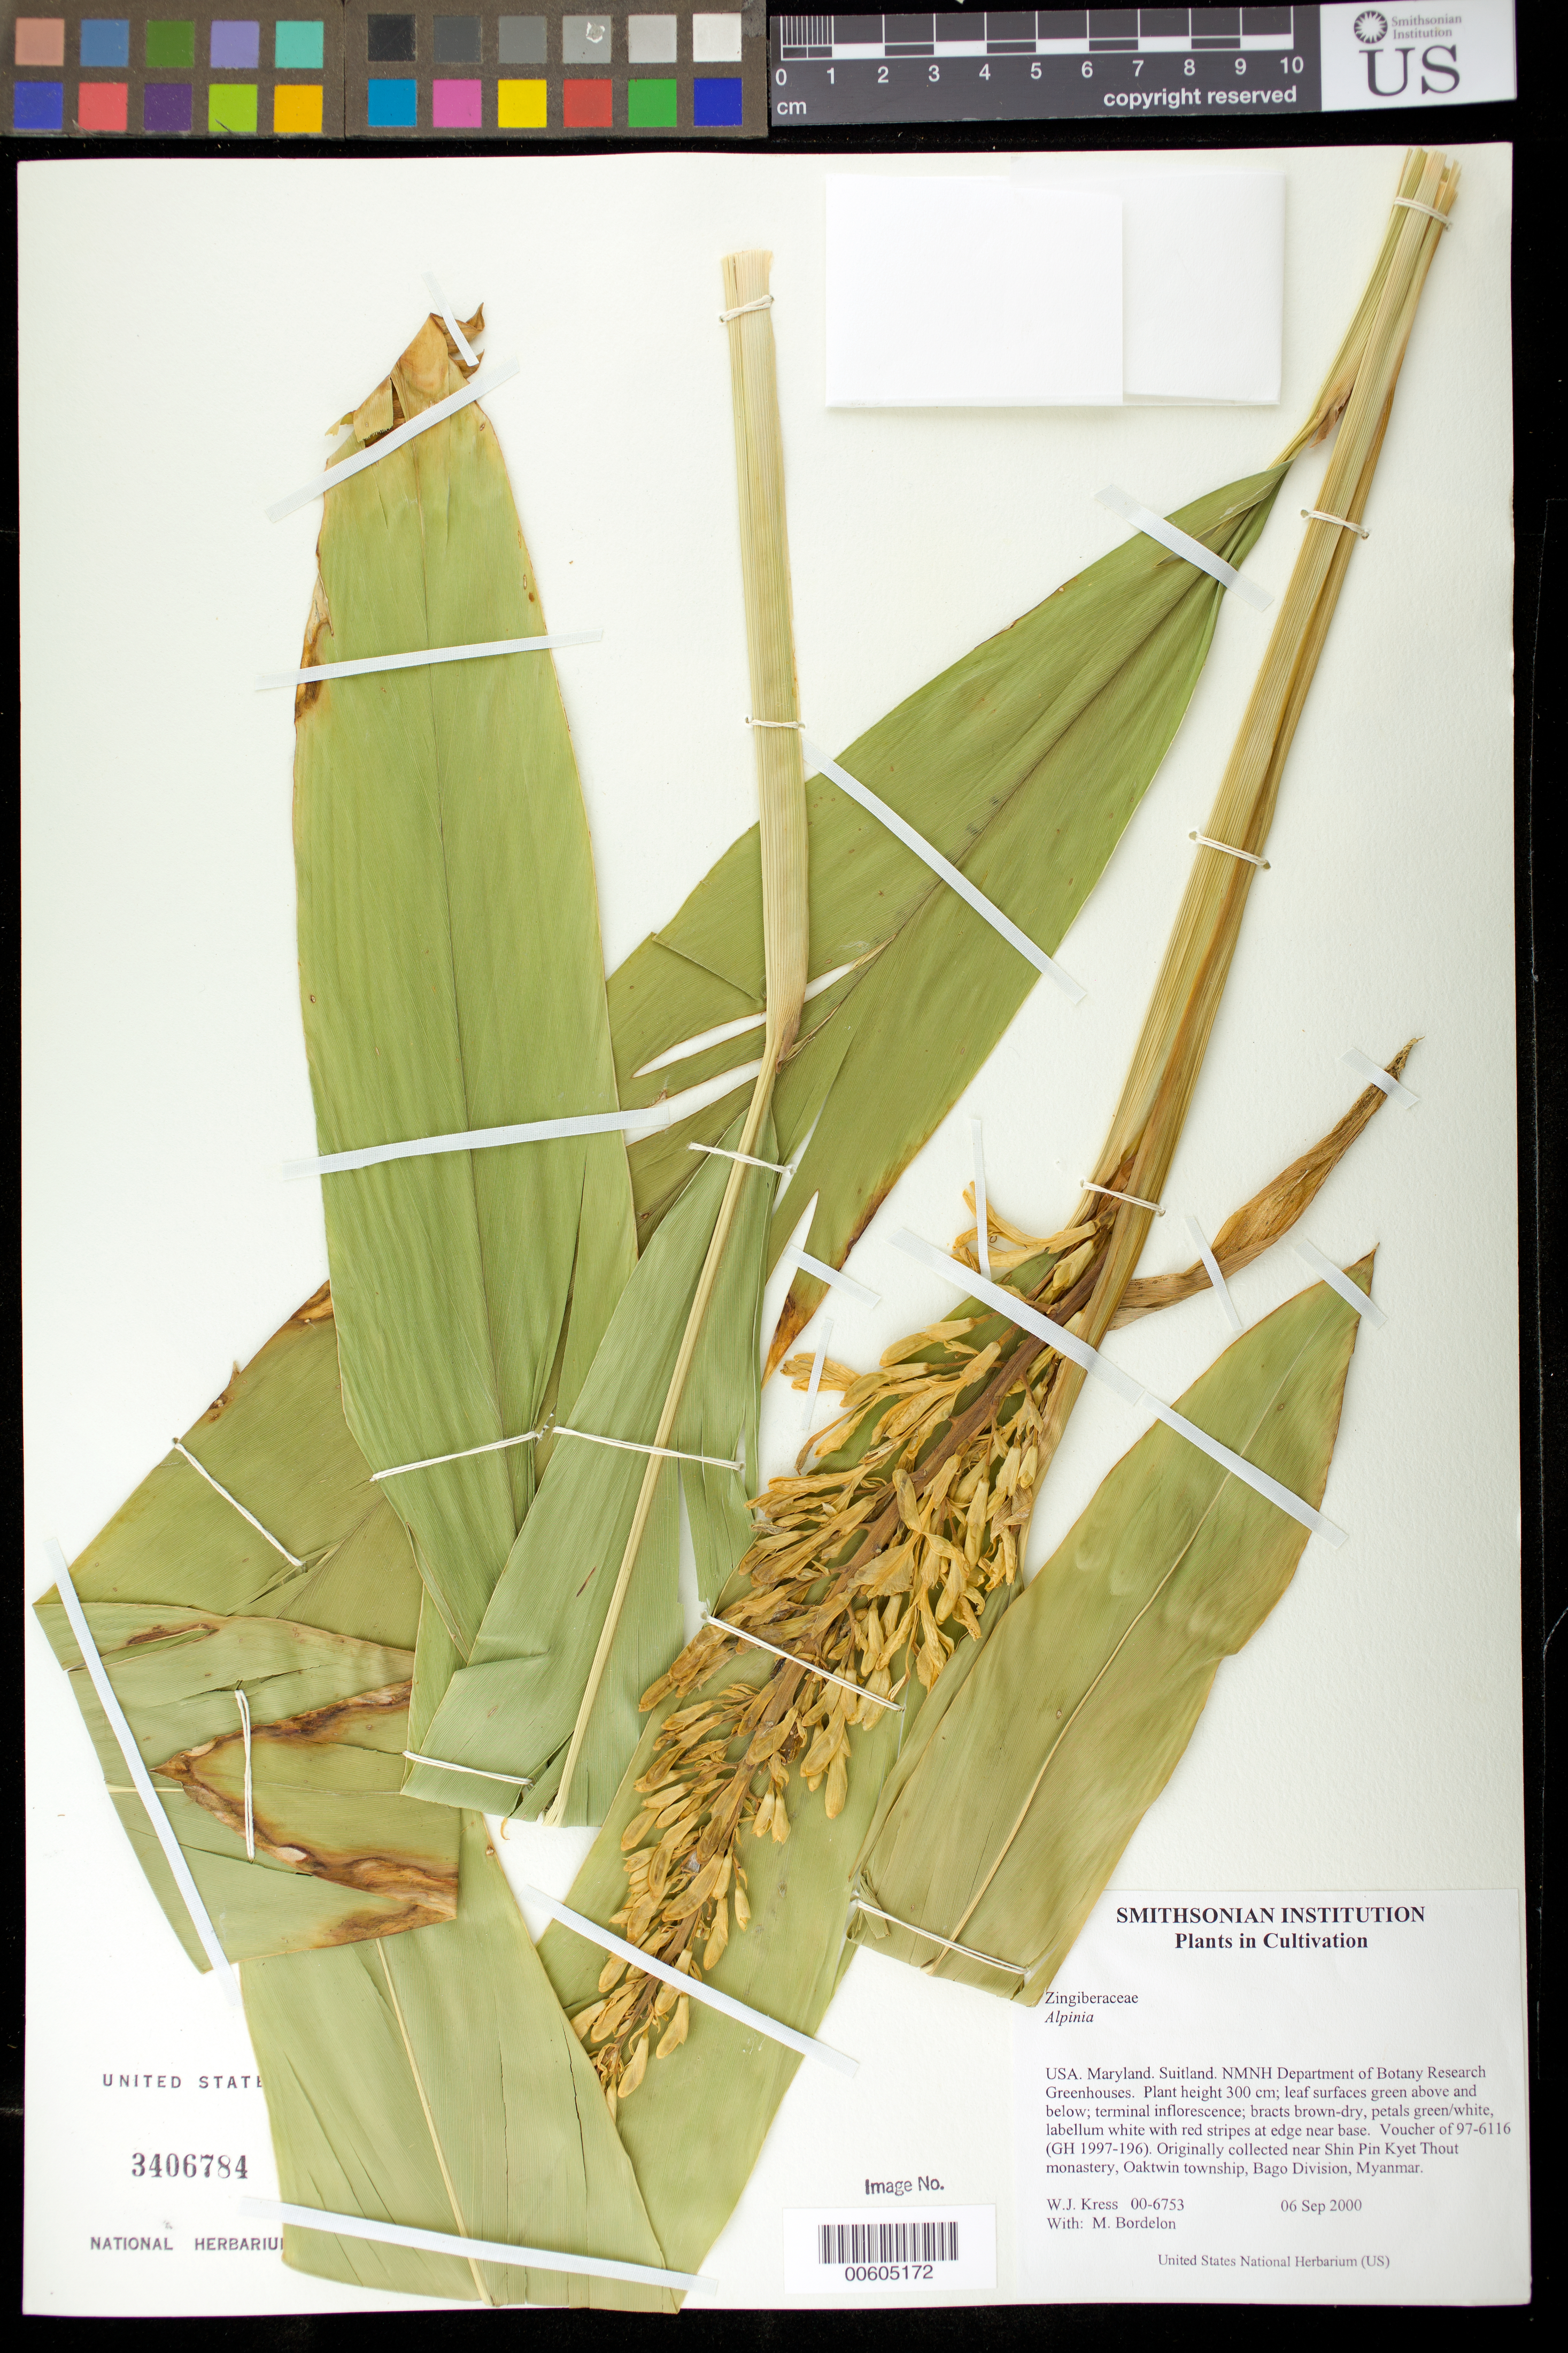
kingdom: Plantae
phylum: Tracheophyta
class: Liliopsida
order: Zingiberales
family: Zingiberaceae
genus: Alpinia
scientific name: Alpinia sp.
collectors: W. J. Kress & M. Bordelon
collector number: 00-6753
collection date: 2000-09-06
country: United States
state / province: Maryland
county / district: Prince George's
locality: NMNH Botany Research Greenhouses. Suitland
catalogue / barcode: US 3406784